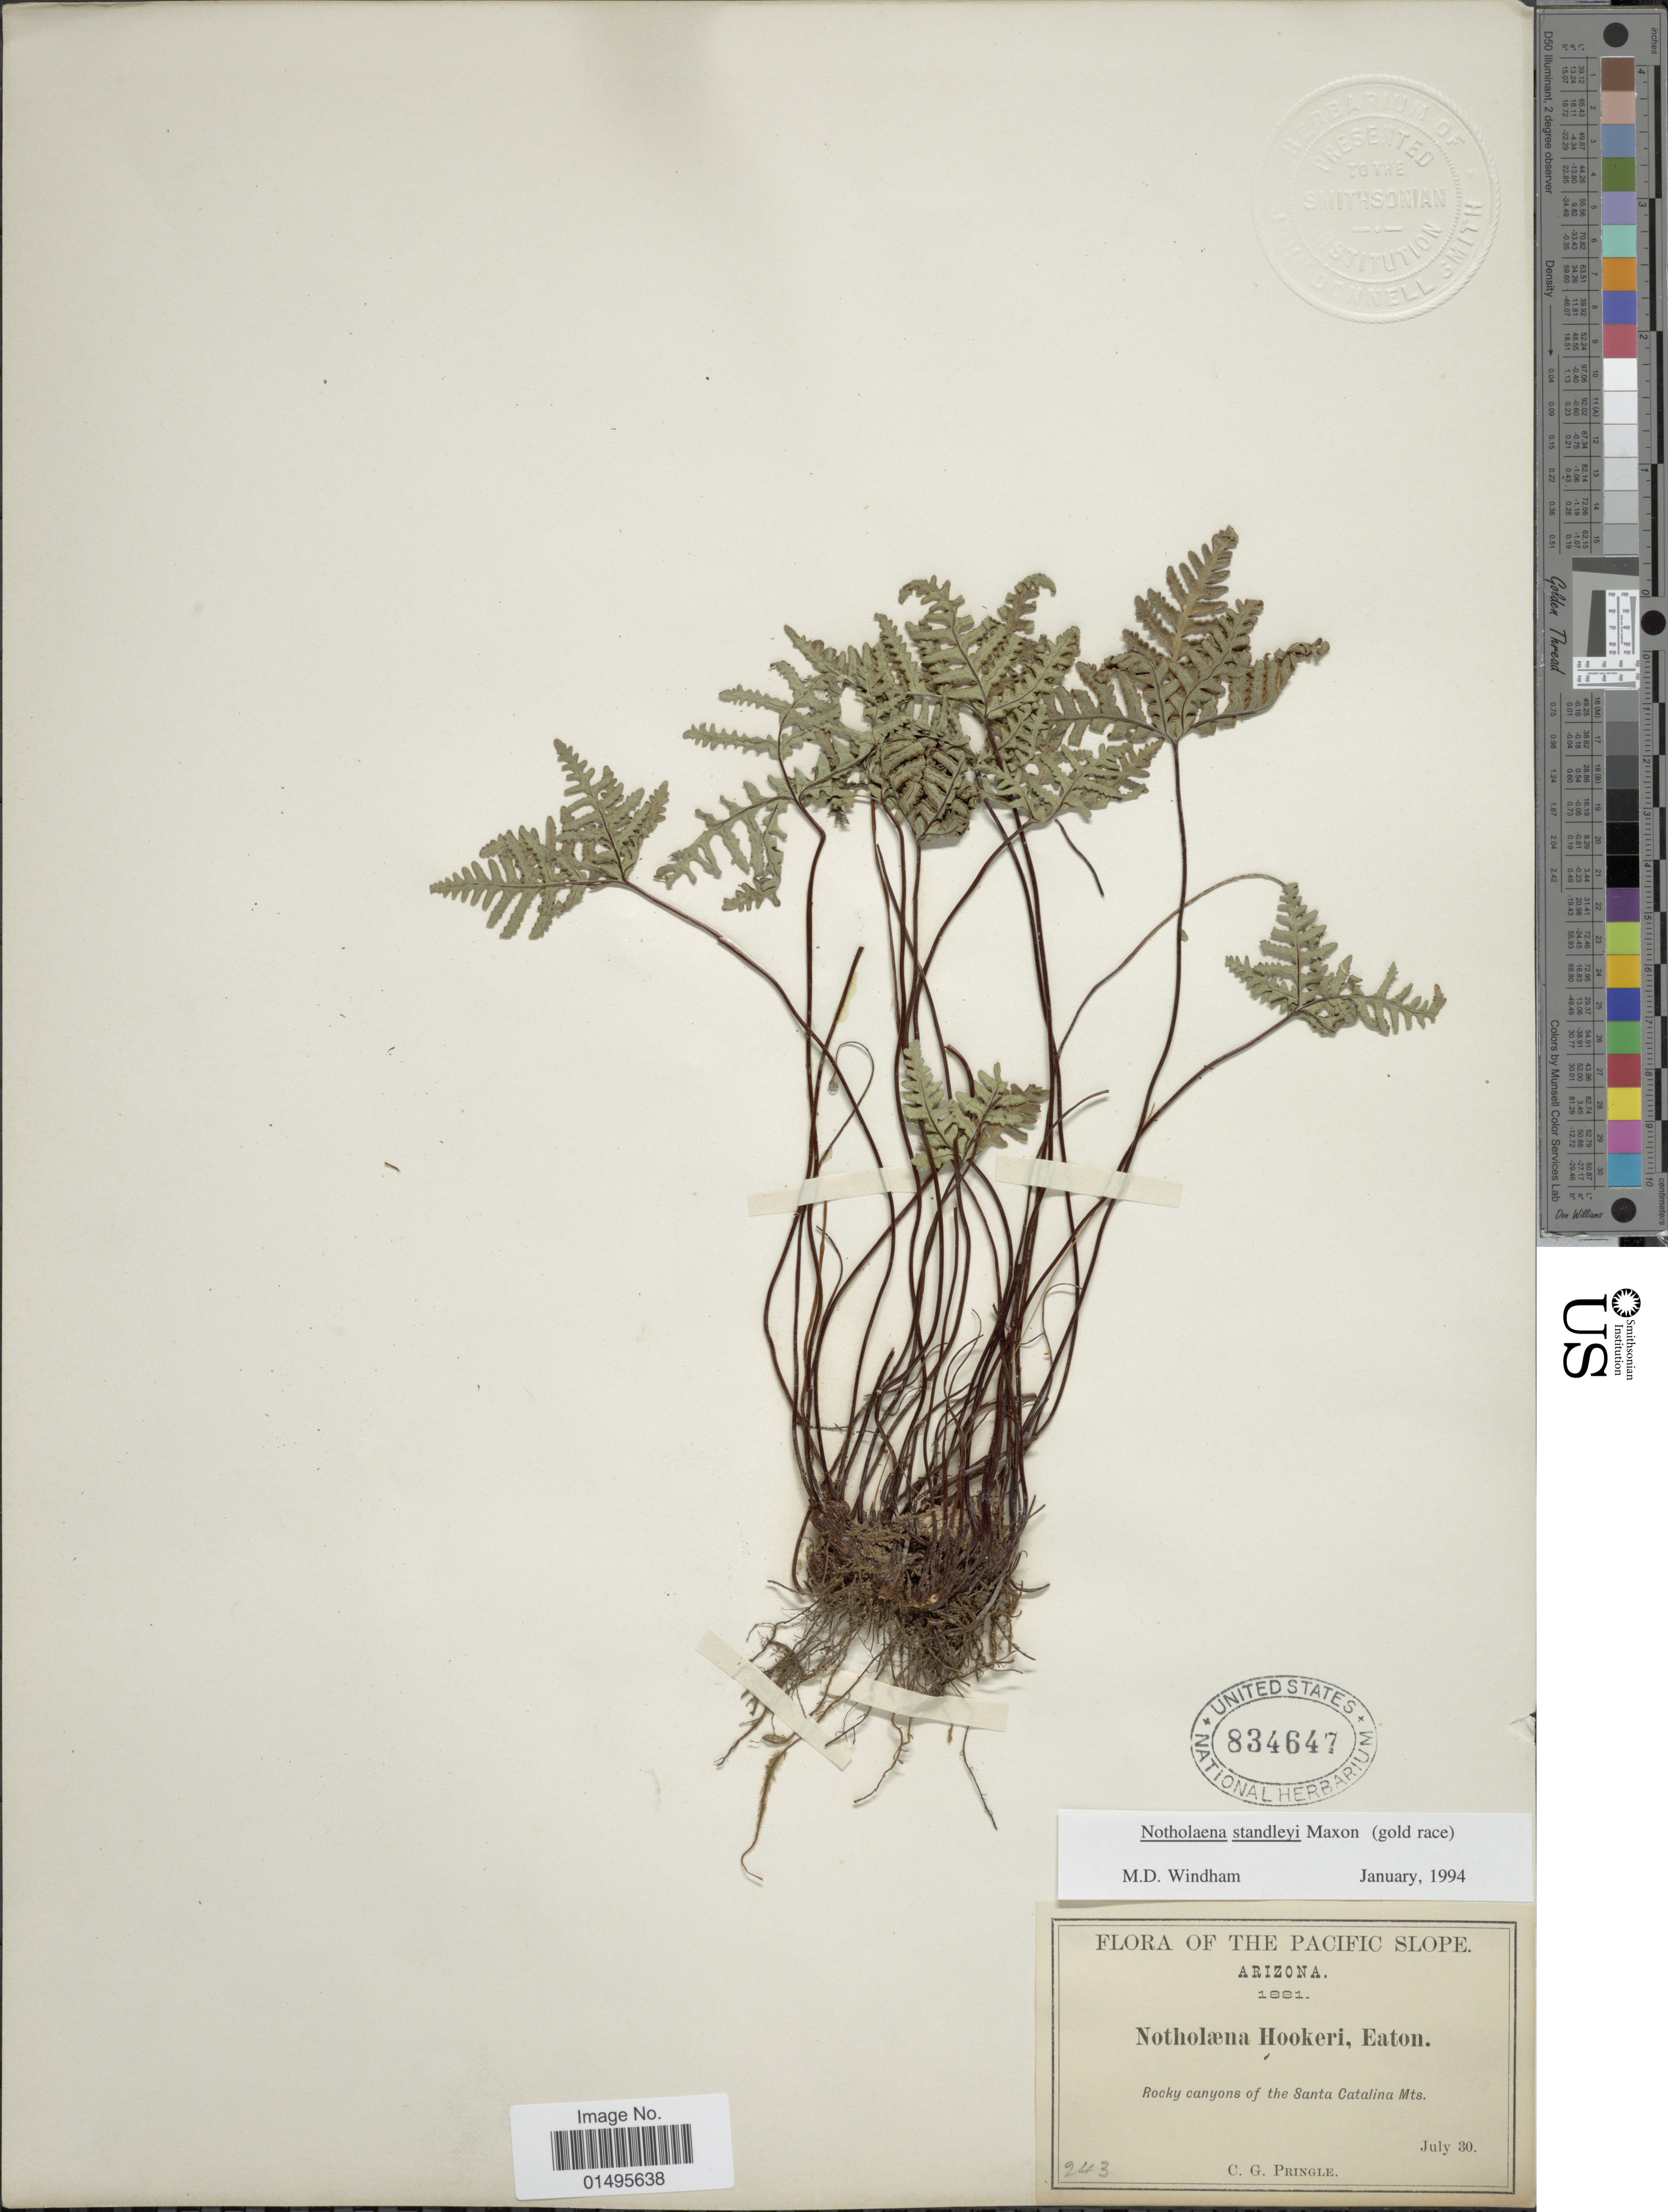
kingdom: Plantae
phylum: Tracheophyta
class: Polypodiopsida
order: Polypodiales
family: Pteridaceae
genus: Notholaena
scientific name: Notholaena standleyi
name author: Maxon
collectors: C. G. Pringle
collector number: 243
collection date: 1881-07-30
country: United States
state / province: Arizona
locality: The Pacific Slope, Rocky canyons of the Santa Catalina Mts.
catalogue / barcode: US 834647